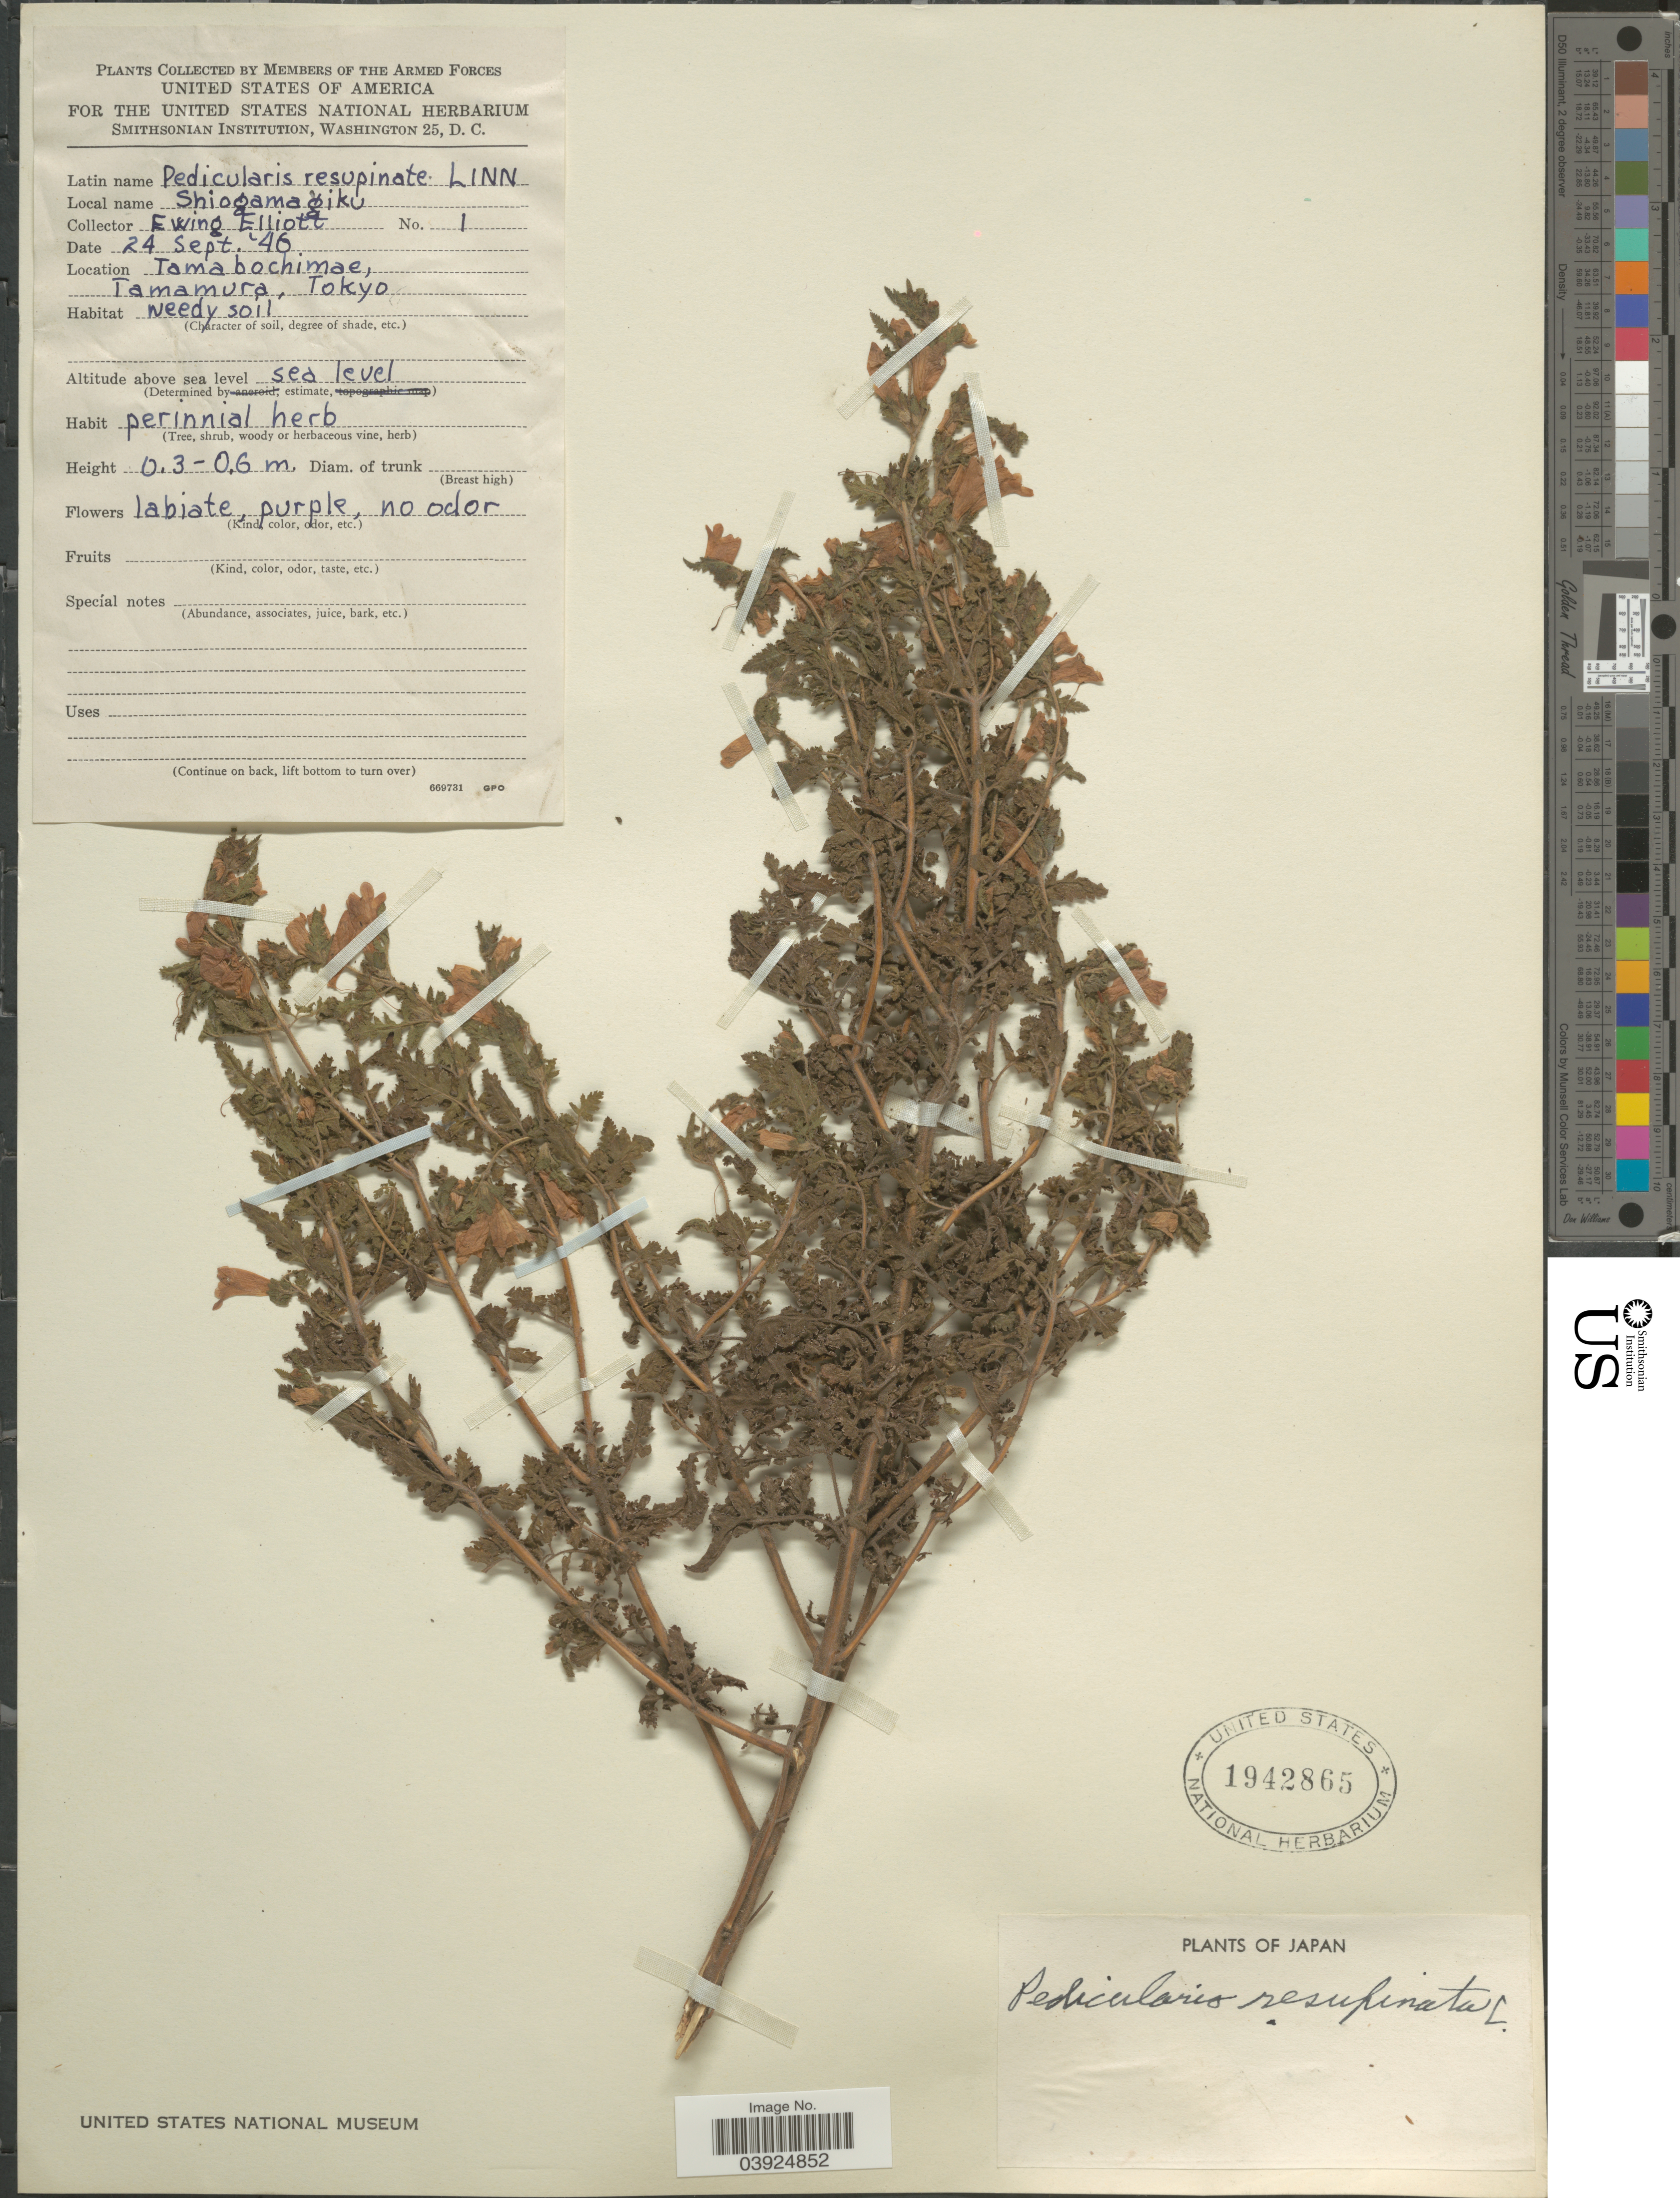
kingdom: Plantae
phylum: Tracheophyta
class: Magnoliopsida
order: Lamiales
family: Orobanchaceae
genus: Pedicularis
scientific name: Pedicularis resupinata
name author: L.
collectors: E. Elliott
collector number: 1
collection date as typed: Transcribed d/m/y: 24/9/46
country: Japan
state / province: Tokyo, Federal City of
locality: Tamabochimae, Tamamura.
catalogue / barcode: US 1942865